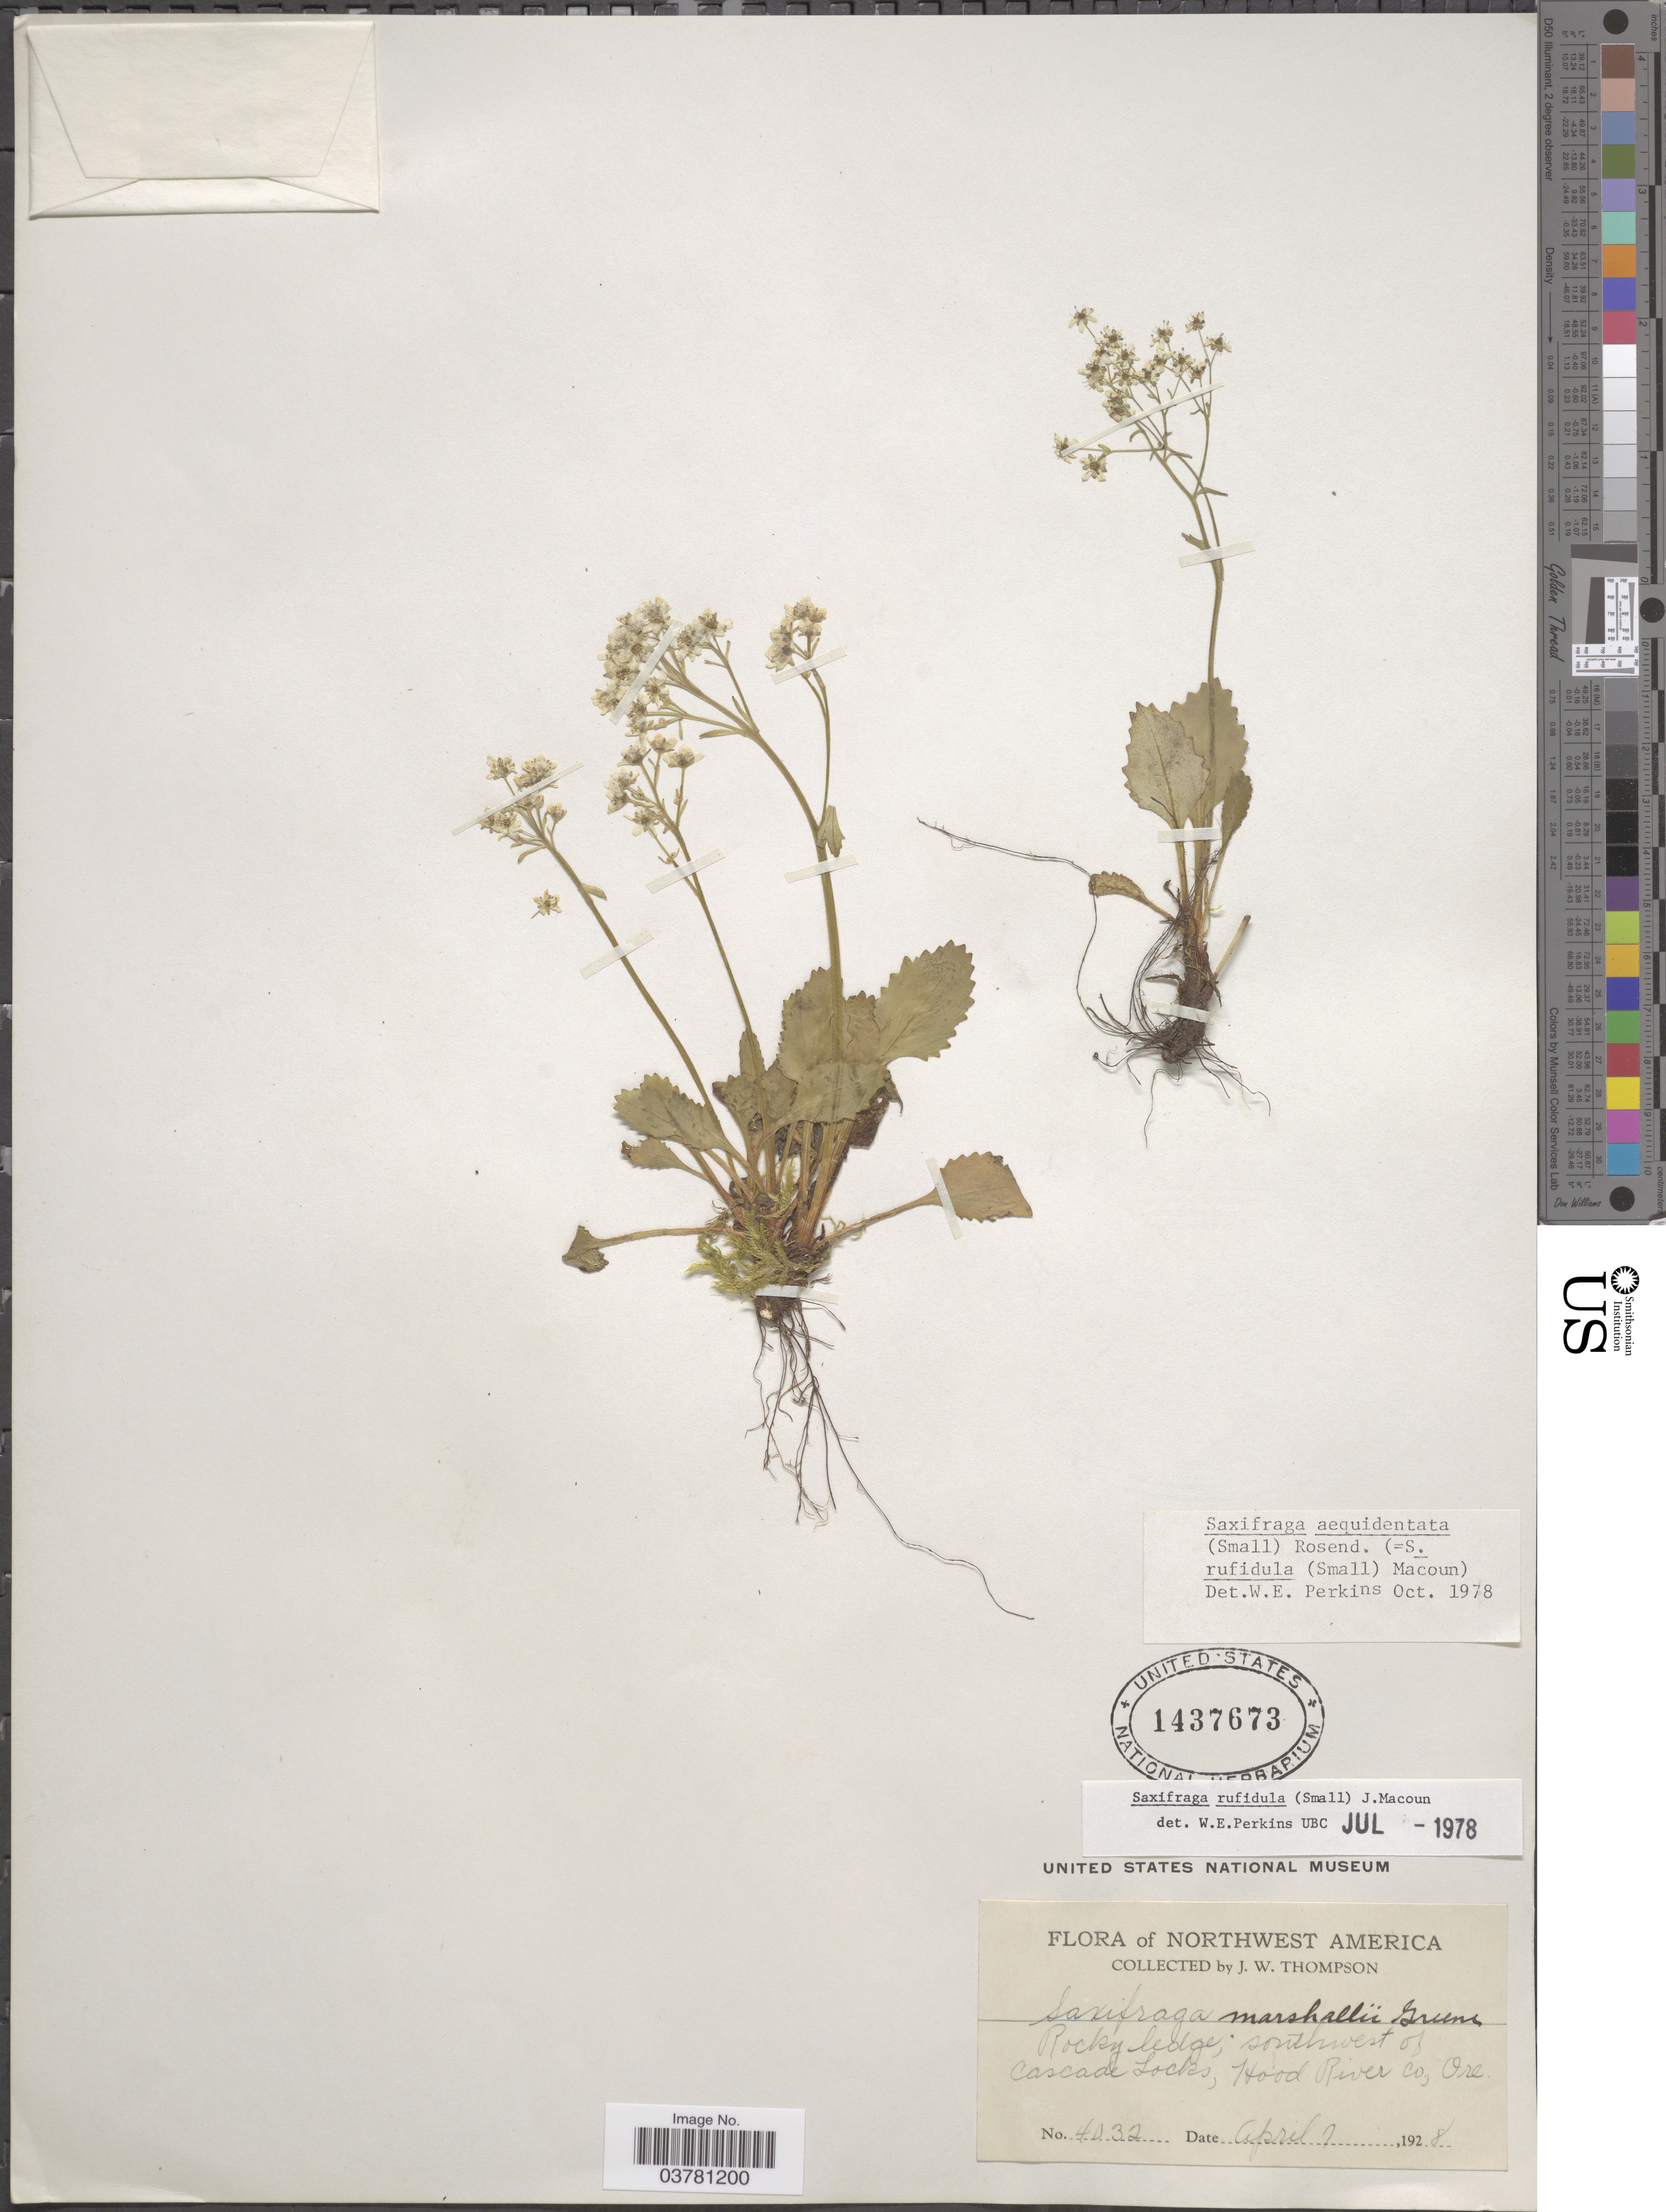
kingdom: Plantae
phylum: Tracheophyta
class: Magnoliopsida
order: Saxifragales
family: Saxifragaceae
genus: Micranthes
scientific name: Micranthes rufidula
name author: Small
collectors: J. Thompson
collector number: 4032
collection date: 1928-04-07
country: United States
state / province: Oregon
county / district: Hood River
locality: Rocky ledge; southwest of Cascade Locks, Hood River Co.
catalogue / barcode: US 1437673